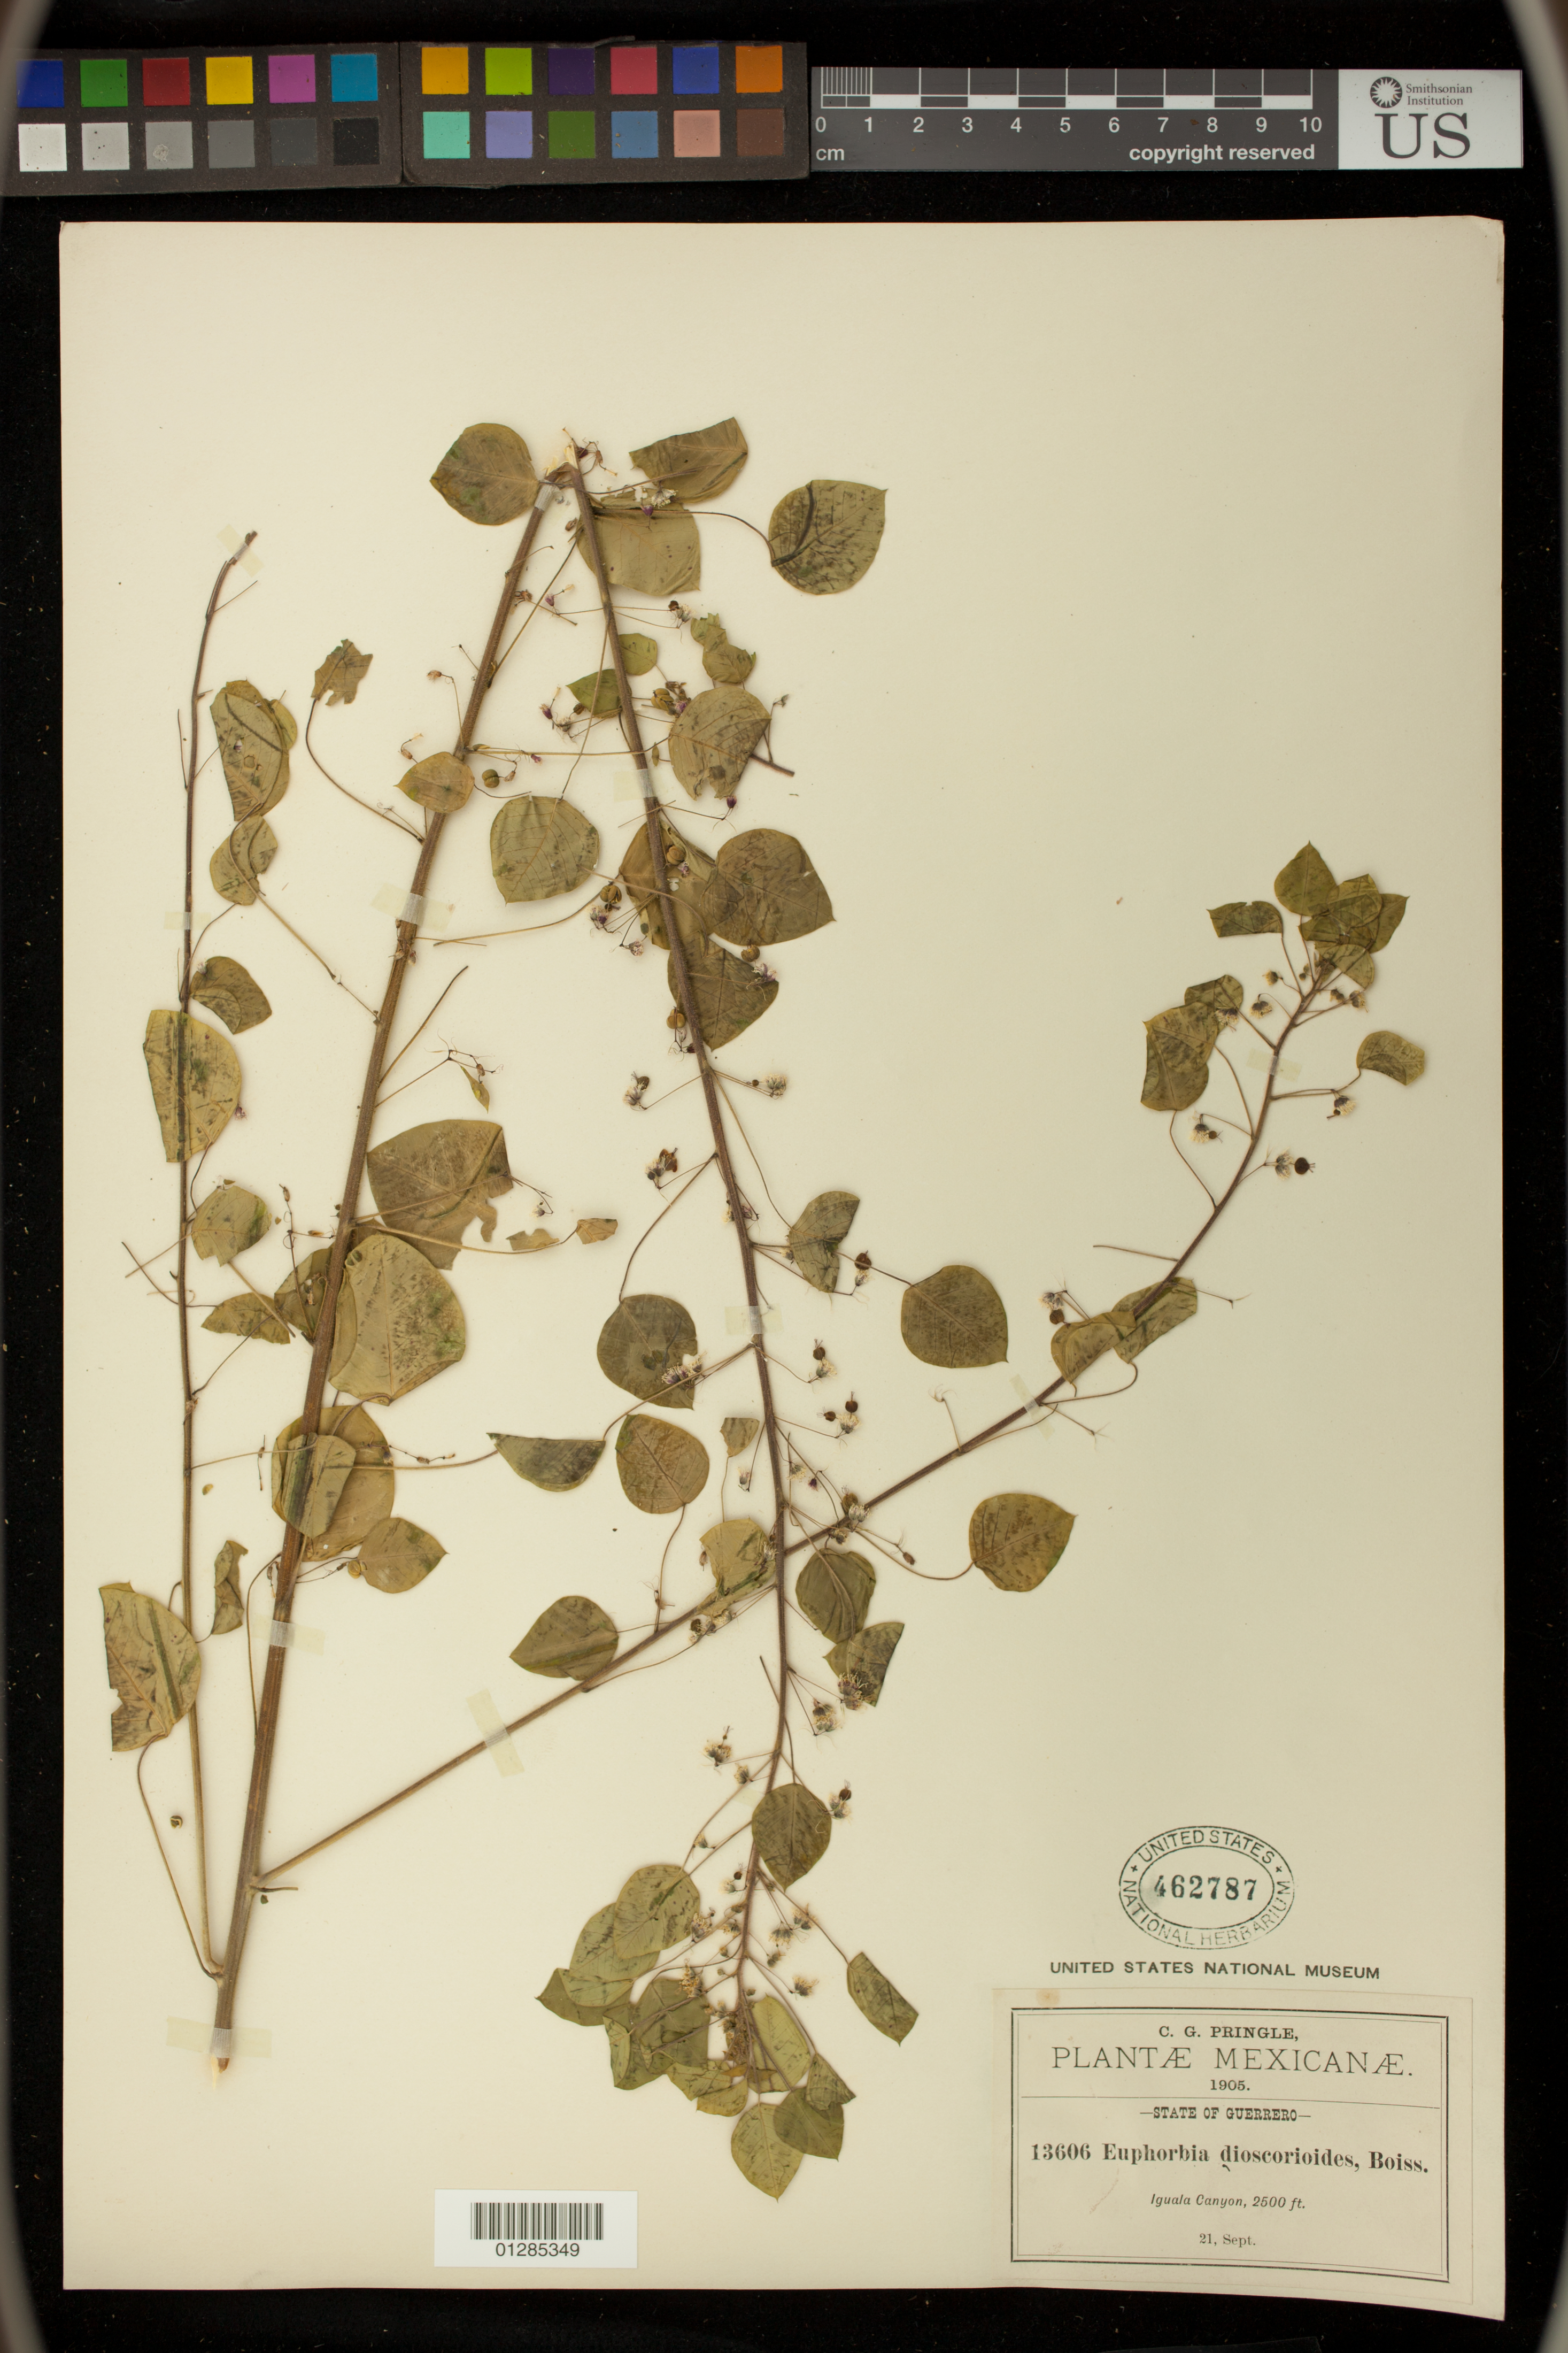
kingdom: Plantae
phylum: Tracheophyta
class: Magnoliopsida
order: Malpighiales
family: Euphorbiaceae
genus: Euphorbia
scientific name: Euphorbia dioscoreoides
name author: Boiss.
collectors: C. G. Pringle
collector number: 13606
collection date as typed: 21 Sep 1905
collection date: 1905-09-21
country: Mexico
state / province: Guerrero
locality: Iguala Canyon.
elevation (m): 762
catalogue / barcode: US 462787